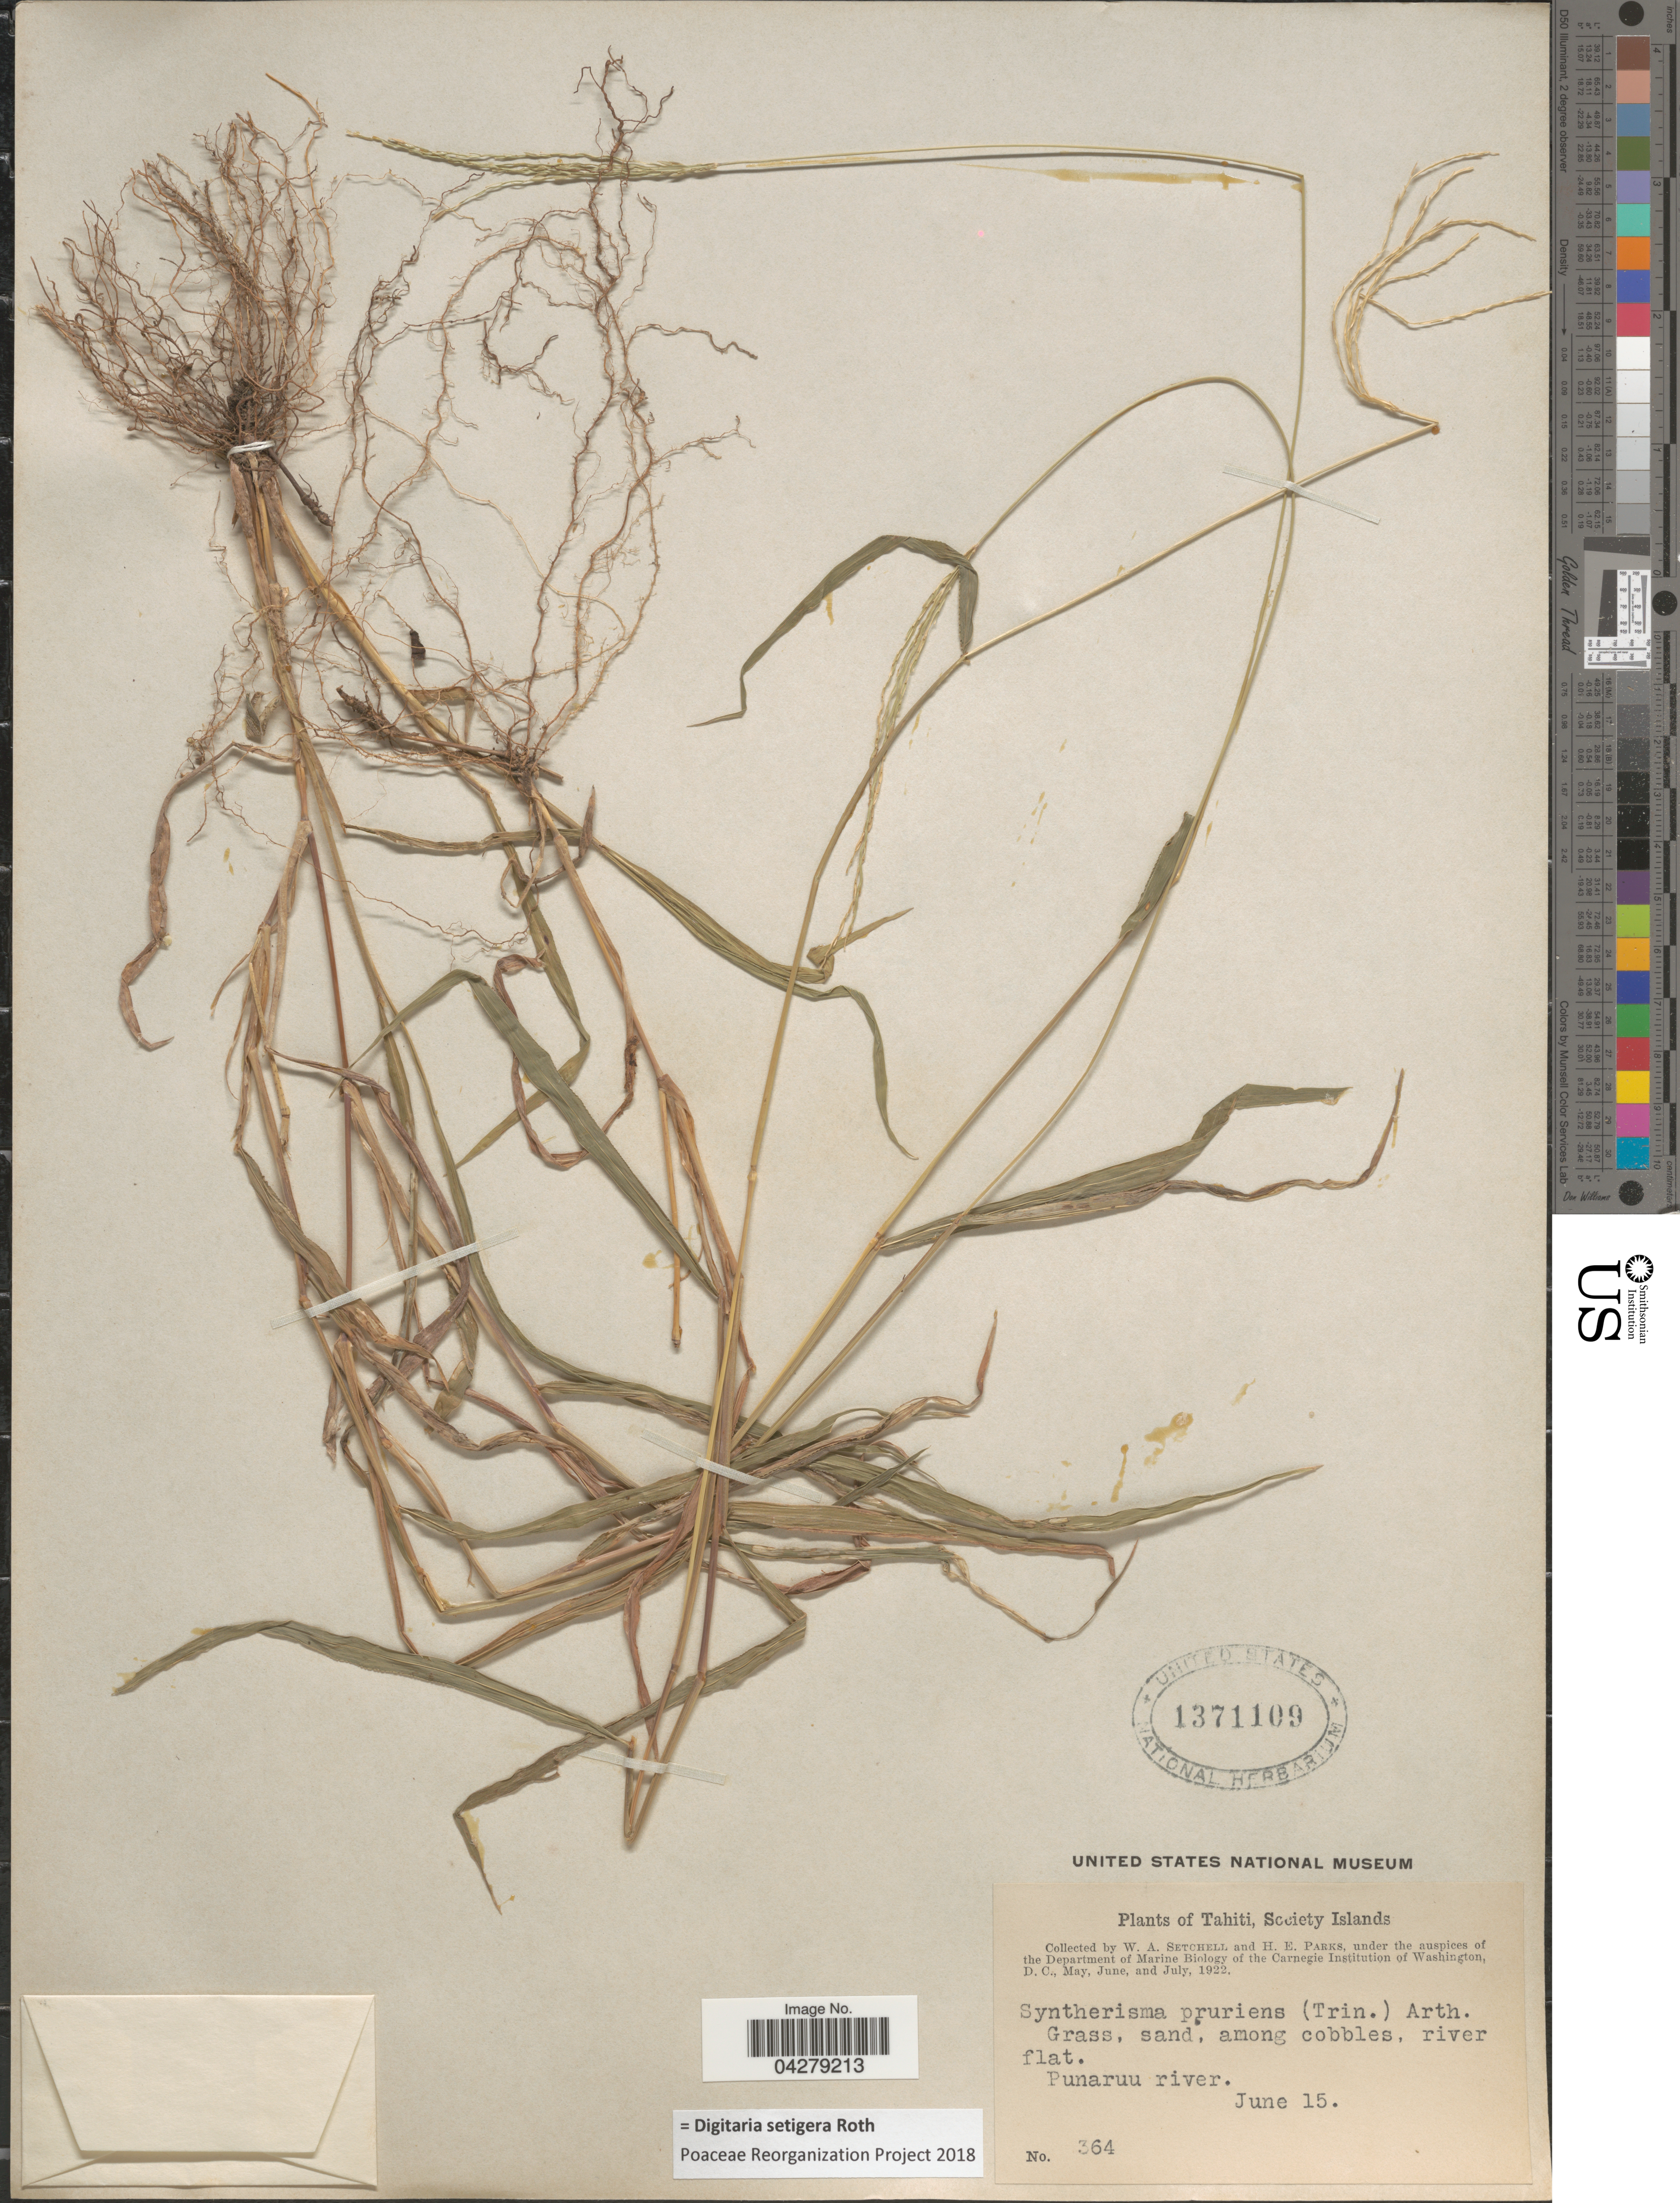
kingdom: Plantae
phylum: Tracheophyta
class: Liliopsida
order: Poales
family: Poaceae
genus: Digitaria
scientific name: Digitaria setigera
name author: Roth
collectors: W. Setchell & H. E. Parks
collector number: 364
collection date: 1922-06-15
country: French Polynesia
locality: Tahiti, Society Islands. Punaruu river.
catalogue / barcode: US 1371109